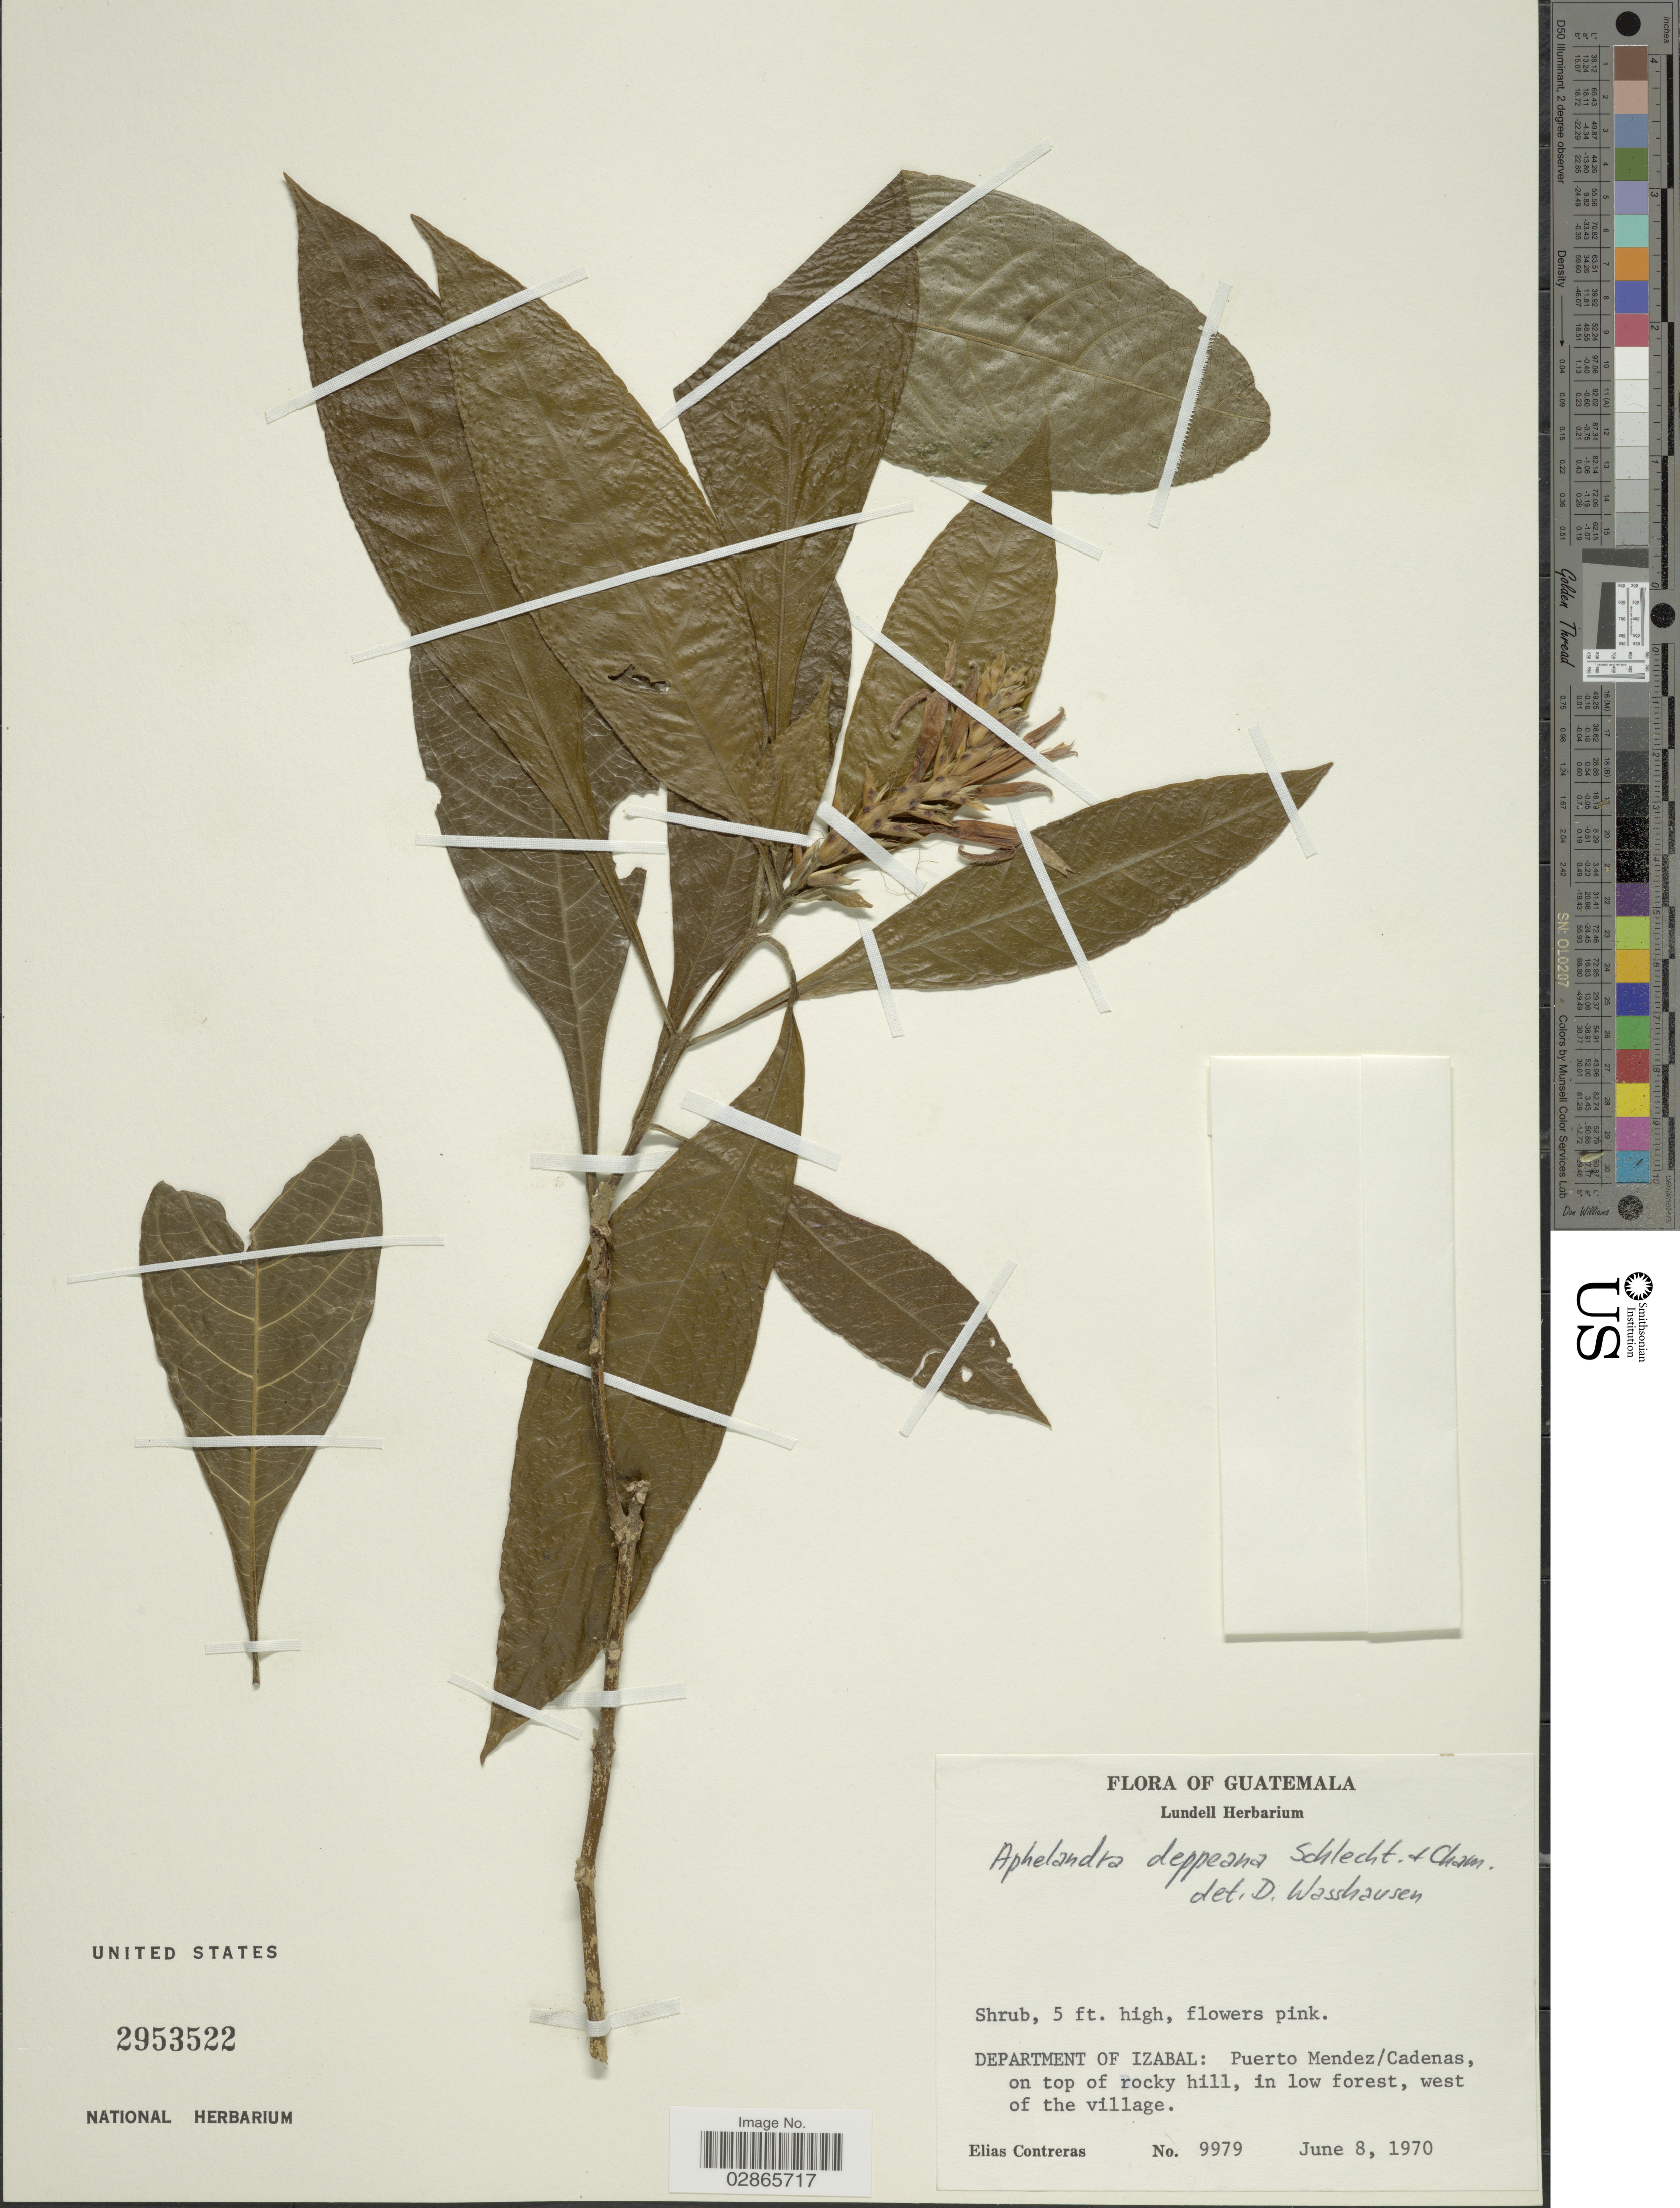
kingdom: Plantae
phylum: Tracheophyta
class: Magnoliopsida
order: Lamiales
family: Acanthaceae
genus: Aphelandra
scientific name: Aphelandra deppeana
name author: Schltdl. & Cham.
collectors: E. Contreras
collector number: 9979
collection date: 1970-06-08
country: Guatemala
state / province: Izabal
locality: Department of Izabal: Puerto Mendez/Cadenas, on top of rocky hill, in low forest, west of the village.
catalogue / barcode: US 2953522